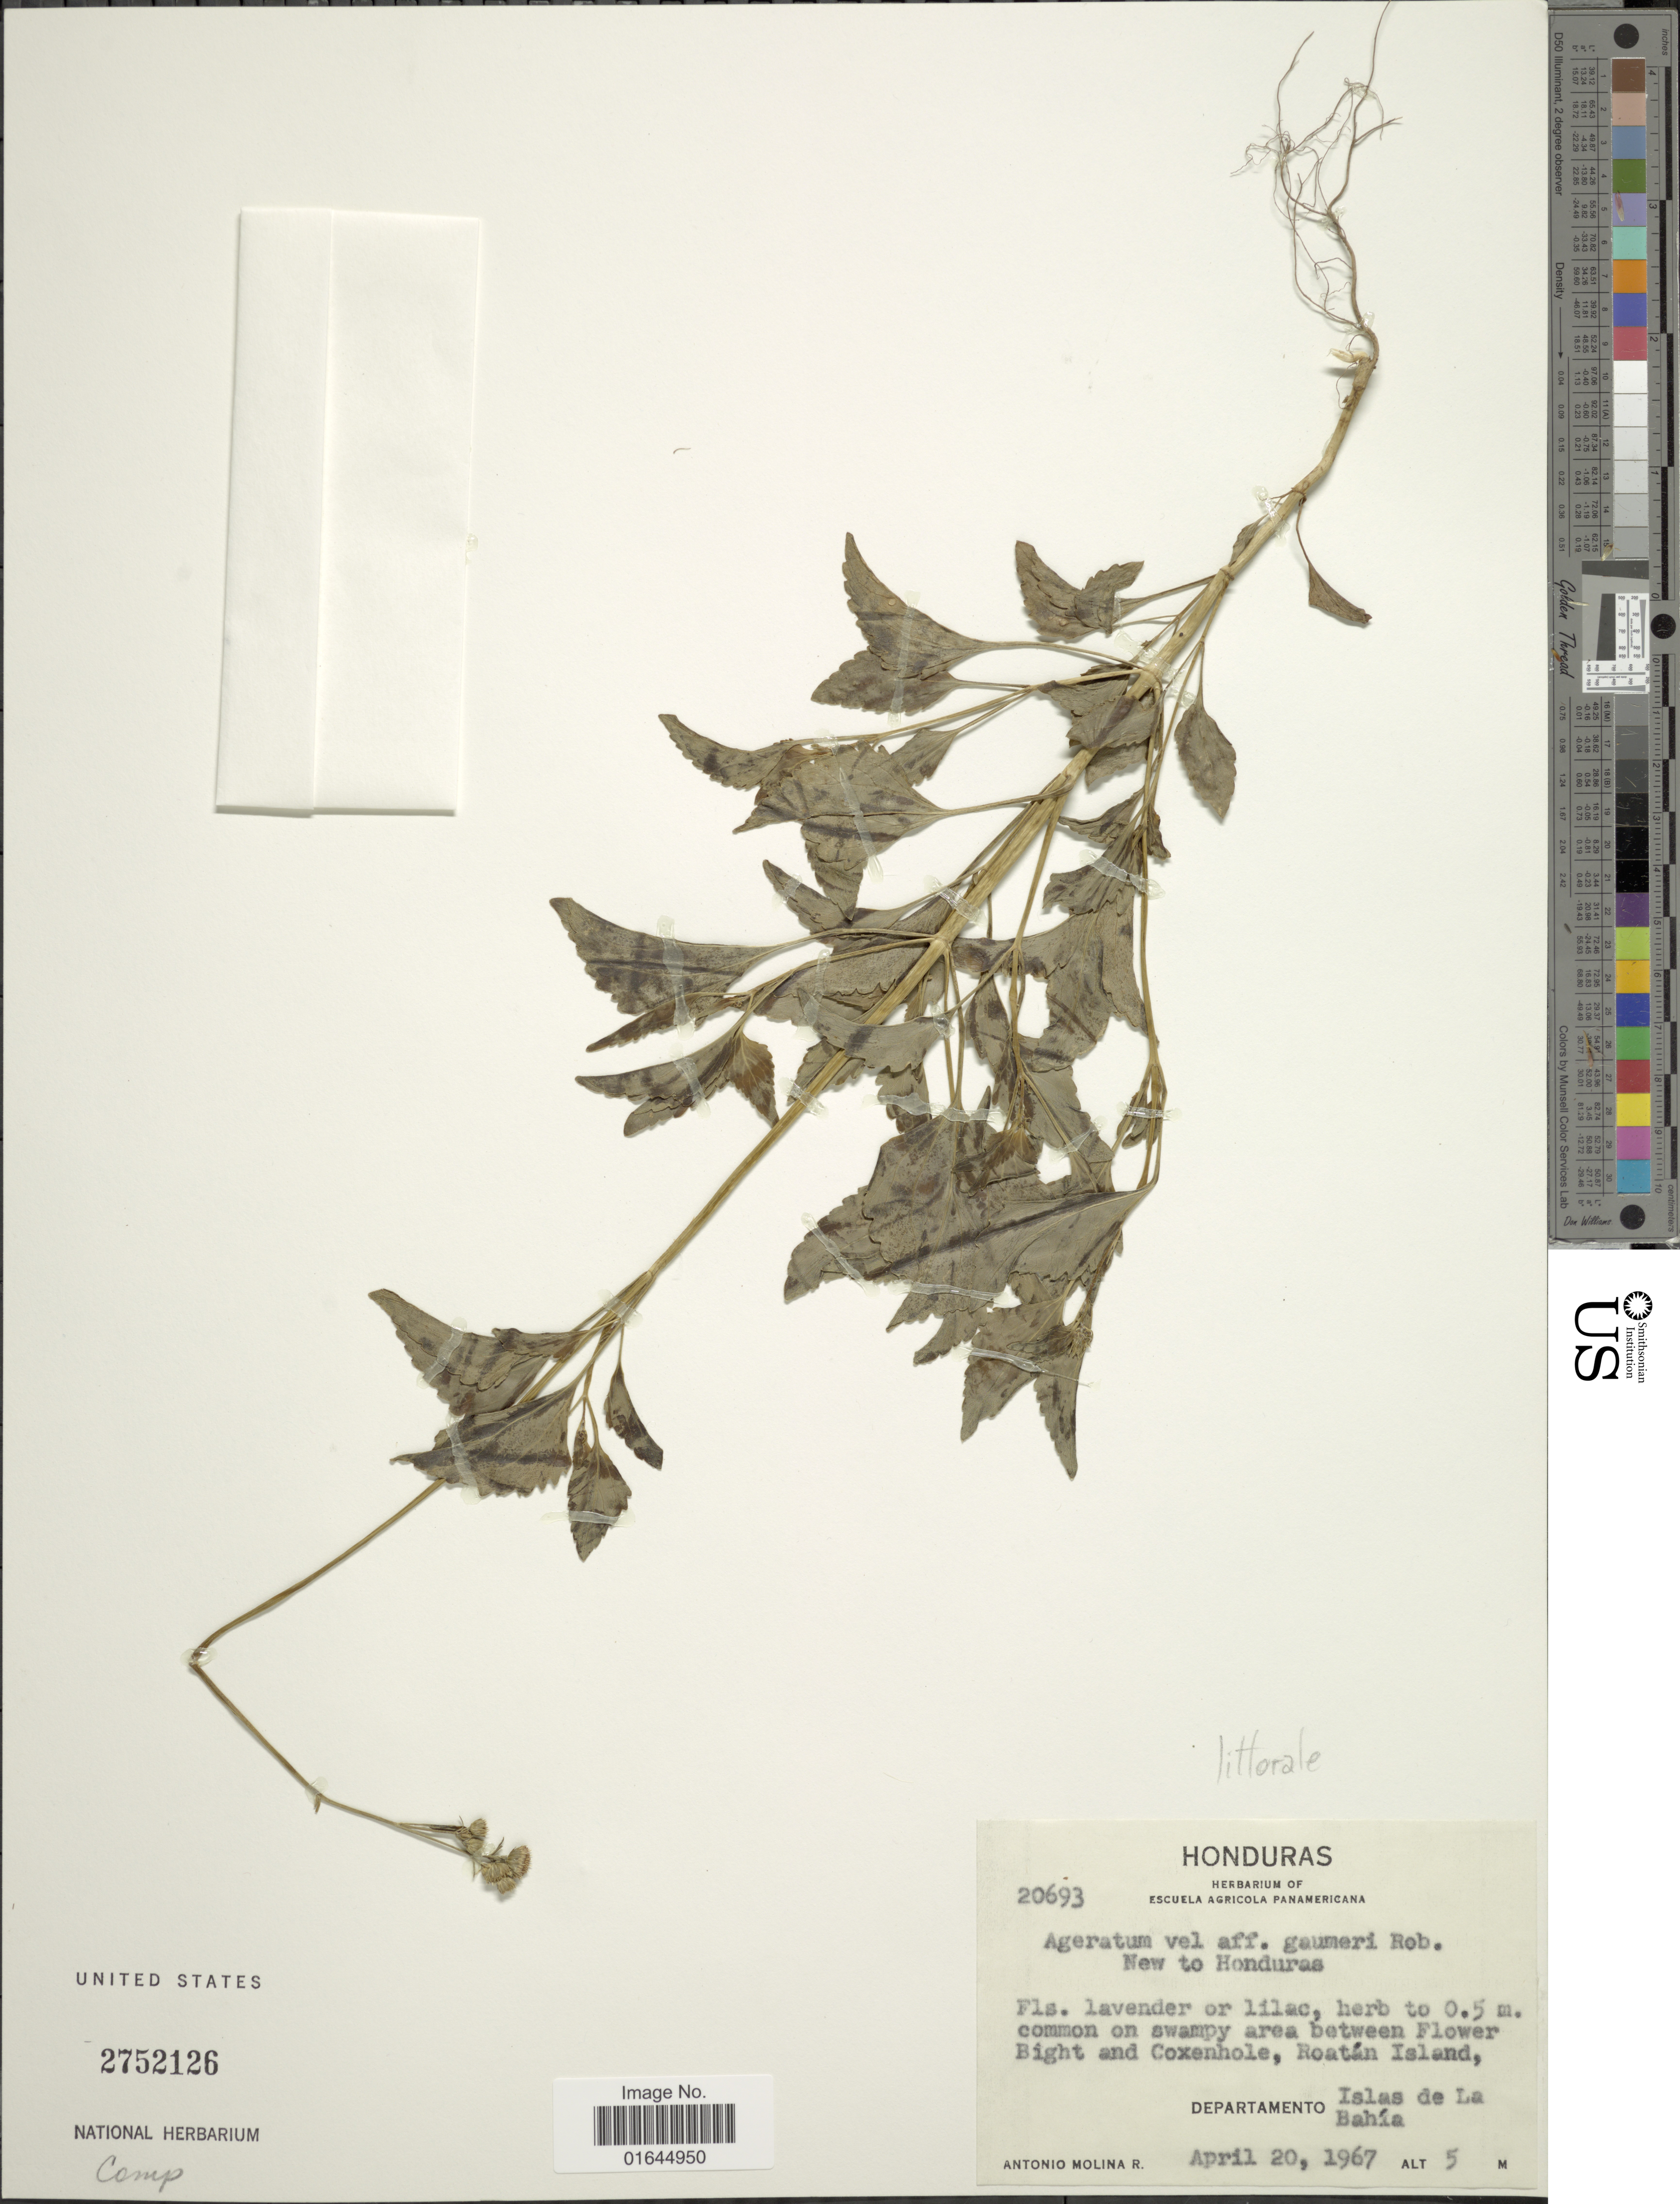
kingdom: Plantae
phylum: Tracheophyta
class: Magnoliopsida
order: Asterales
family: Asteraceae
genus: Ageratum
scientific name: Ageratum littorale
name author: A. Gray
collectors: A. Molina R.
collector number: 20693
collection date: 1967-04-20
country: Honduras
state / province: Islas de la Bahía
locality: Departamento Islas de La Bahía, on swampy area between Flower Bight and Coxenhole, Roatán Island.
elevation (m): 5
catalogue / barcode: US 2752126